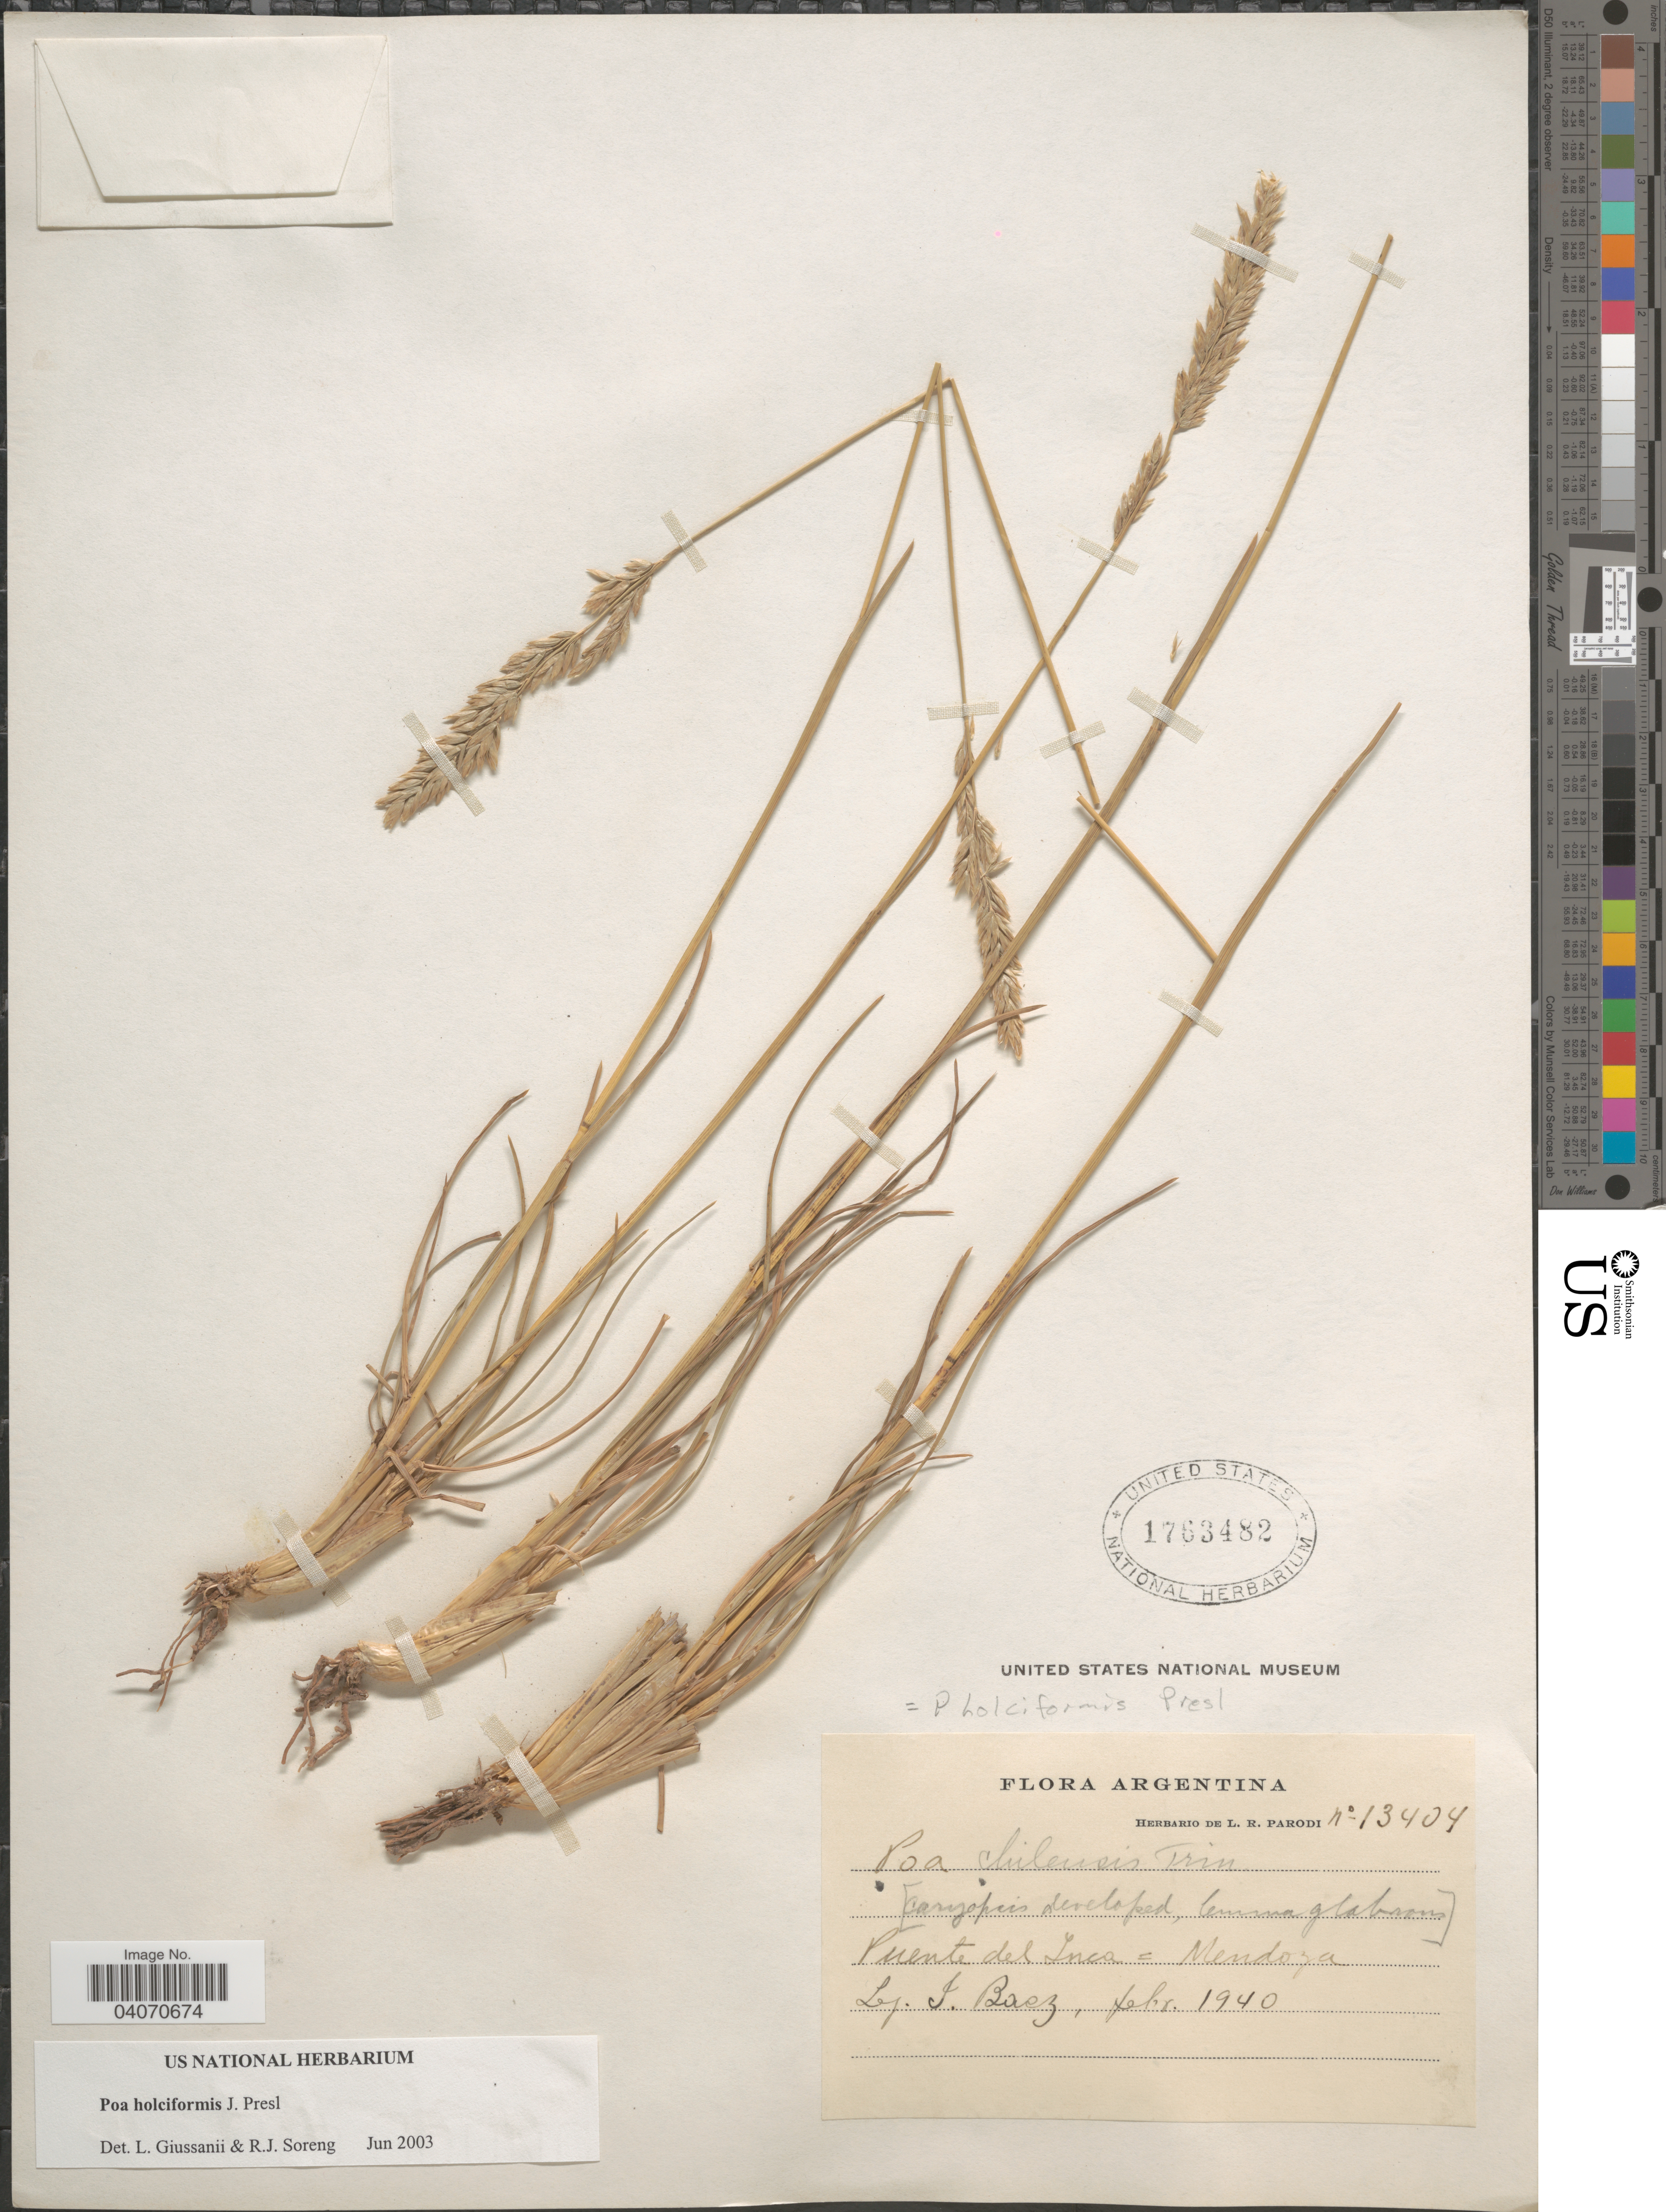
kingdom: Plantae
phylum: Tracheophyta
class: Liliopsida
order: Poales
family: Poaceae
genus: Poa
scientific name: Poa holciformis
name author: J. Presl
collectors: S. Báez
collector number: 13404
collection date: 1940-02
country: Argentina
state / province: Mendoza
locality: Puente del Inca.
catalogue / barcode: US 1763482